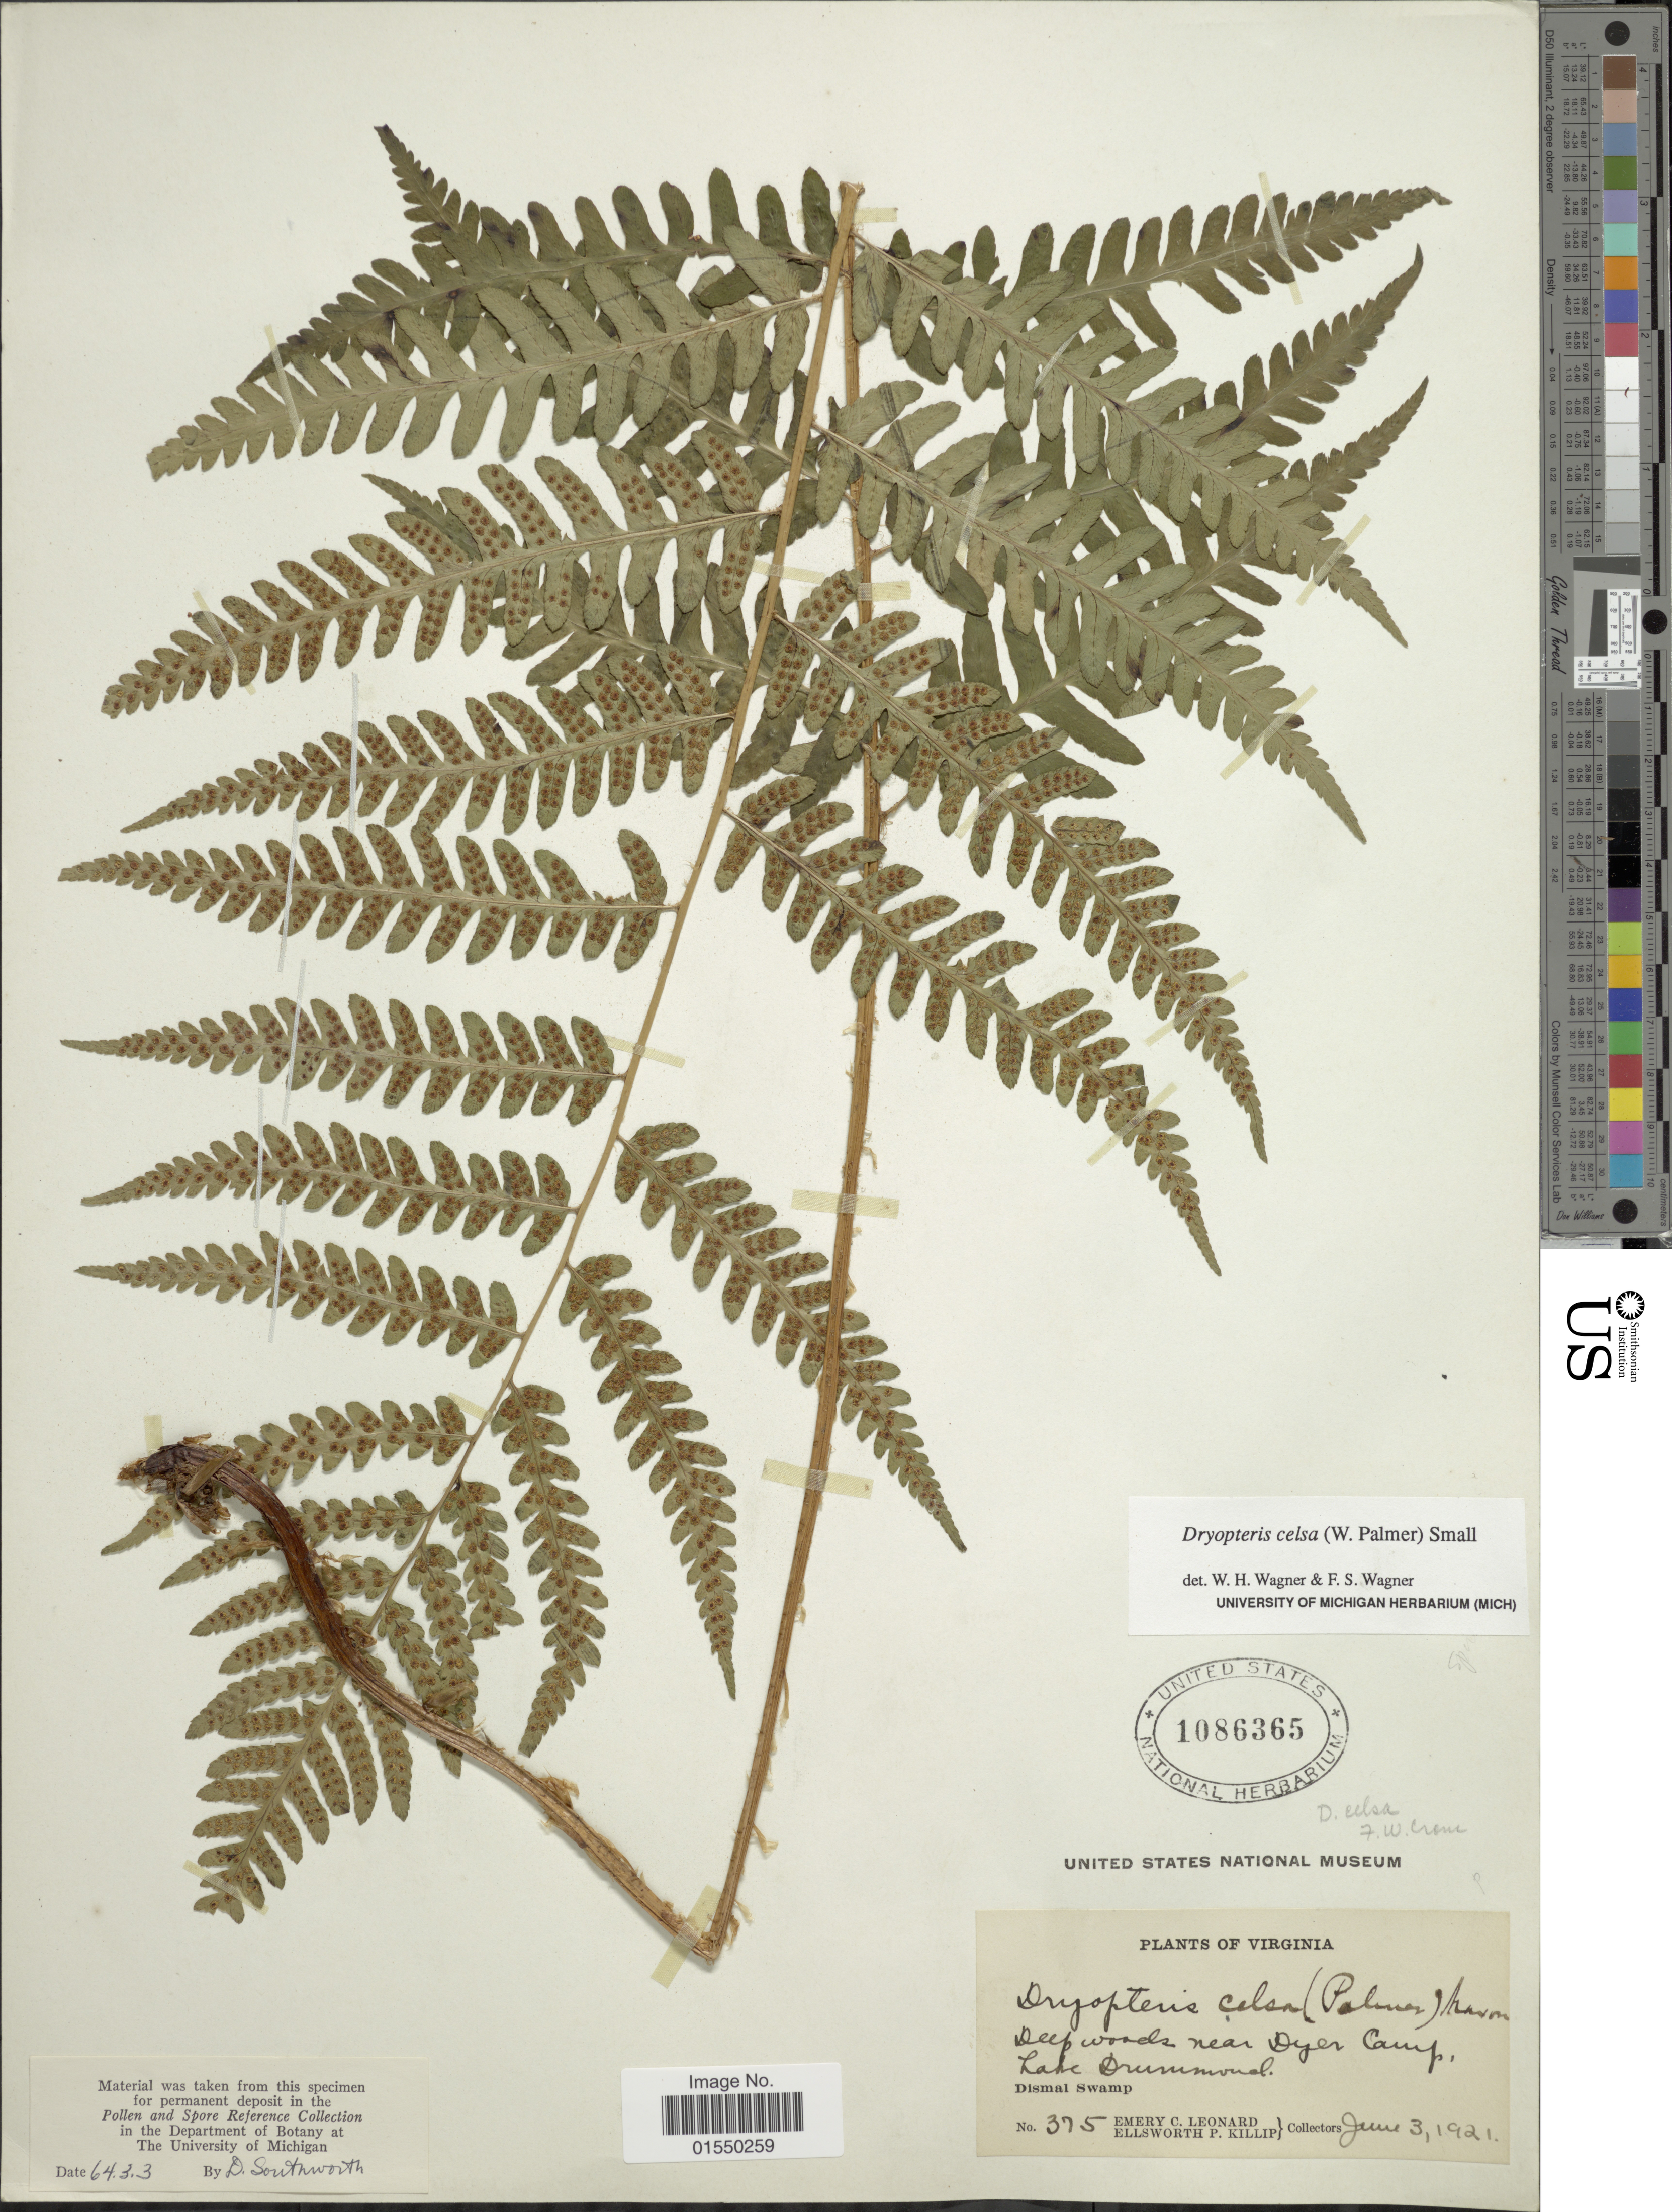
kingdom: Plantae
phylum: Tracheophyta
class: Polypodiopsida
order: Polypodiales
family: Dryopteridaceae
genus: Dryopteris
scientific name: Dryopteris celsa (W. Palmer) Knowlt., W. Palmer & C.L. Pollard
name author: (W. Palmer) Knowlt. et al.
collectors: E. C. Leonard & E. P. Killip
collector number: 375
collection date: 1921-06-03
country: United States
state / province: Virginia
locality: Deep woods near Dyer Camp, Lake Drummond, Dismal Swamp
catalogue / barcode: US 1086365